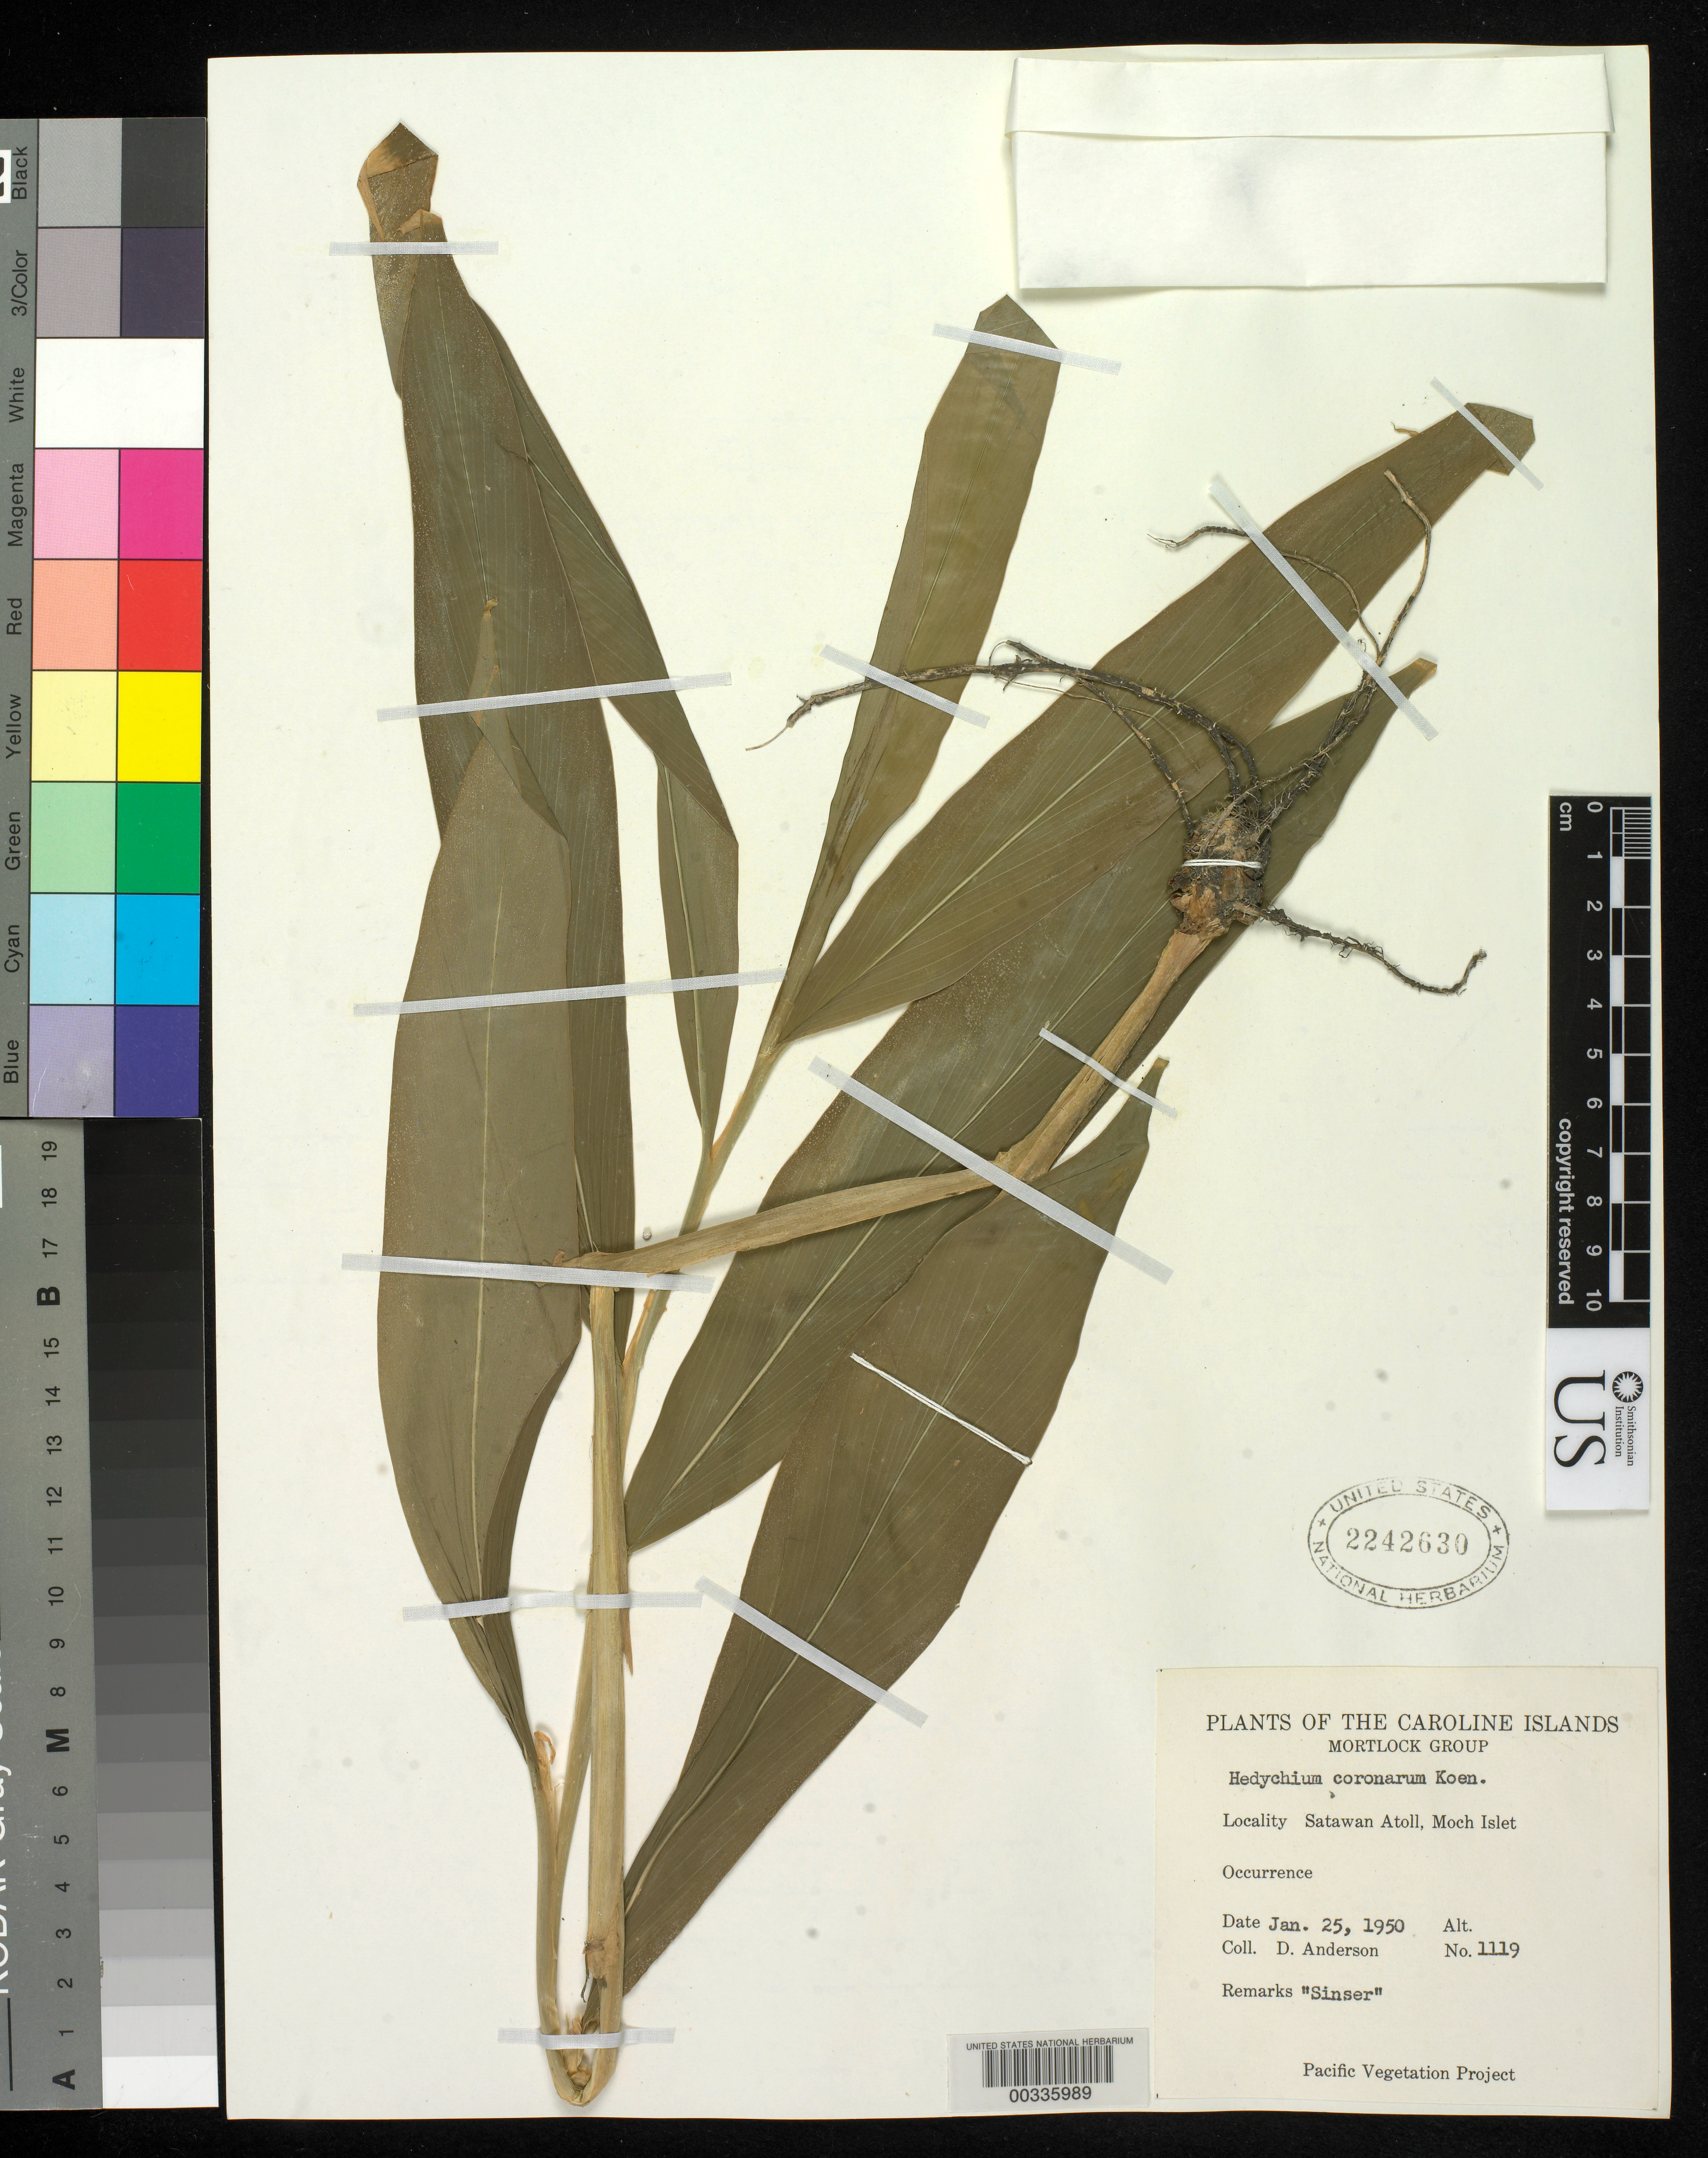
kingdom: Plantae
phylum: Tracheophyta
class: Liliopsida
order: Zingiberales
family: Zingiberaceae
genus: Hedychium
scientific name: Hedychium coronarium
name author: J. Koenig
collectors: D. Anderson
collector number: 1119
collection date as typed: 25 Jan 1950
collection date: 1950-01-25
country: Micronesia, Federated States of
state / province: Truk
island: Satawan Atoll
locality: Moch Islet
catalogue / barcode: US 2242630